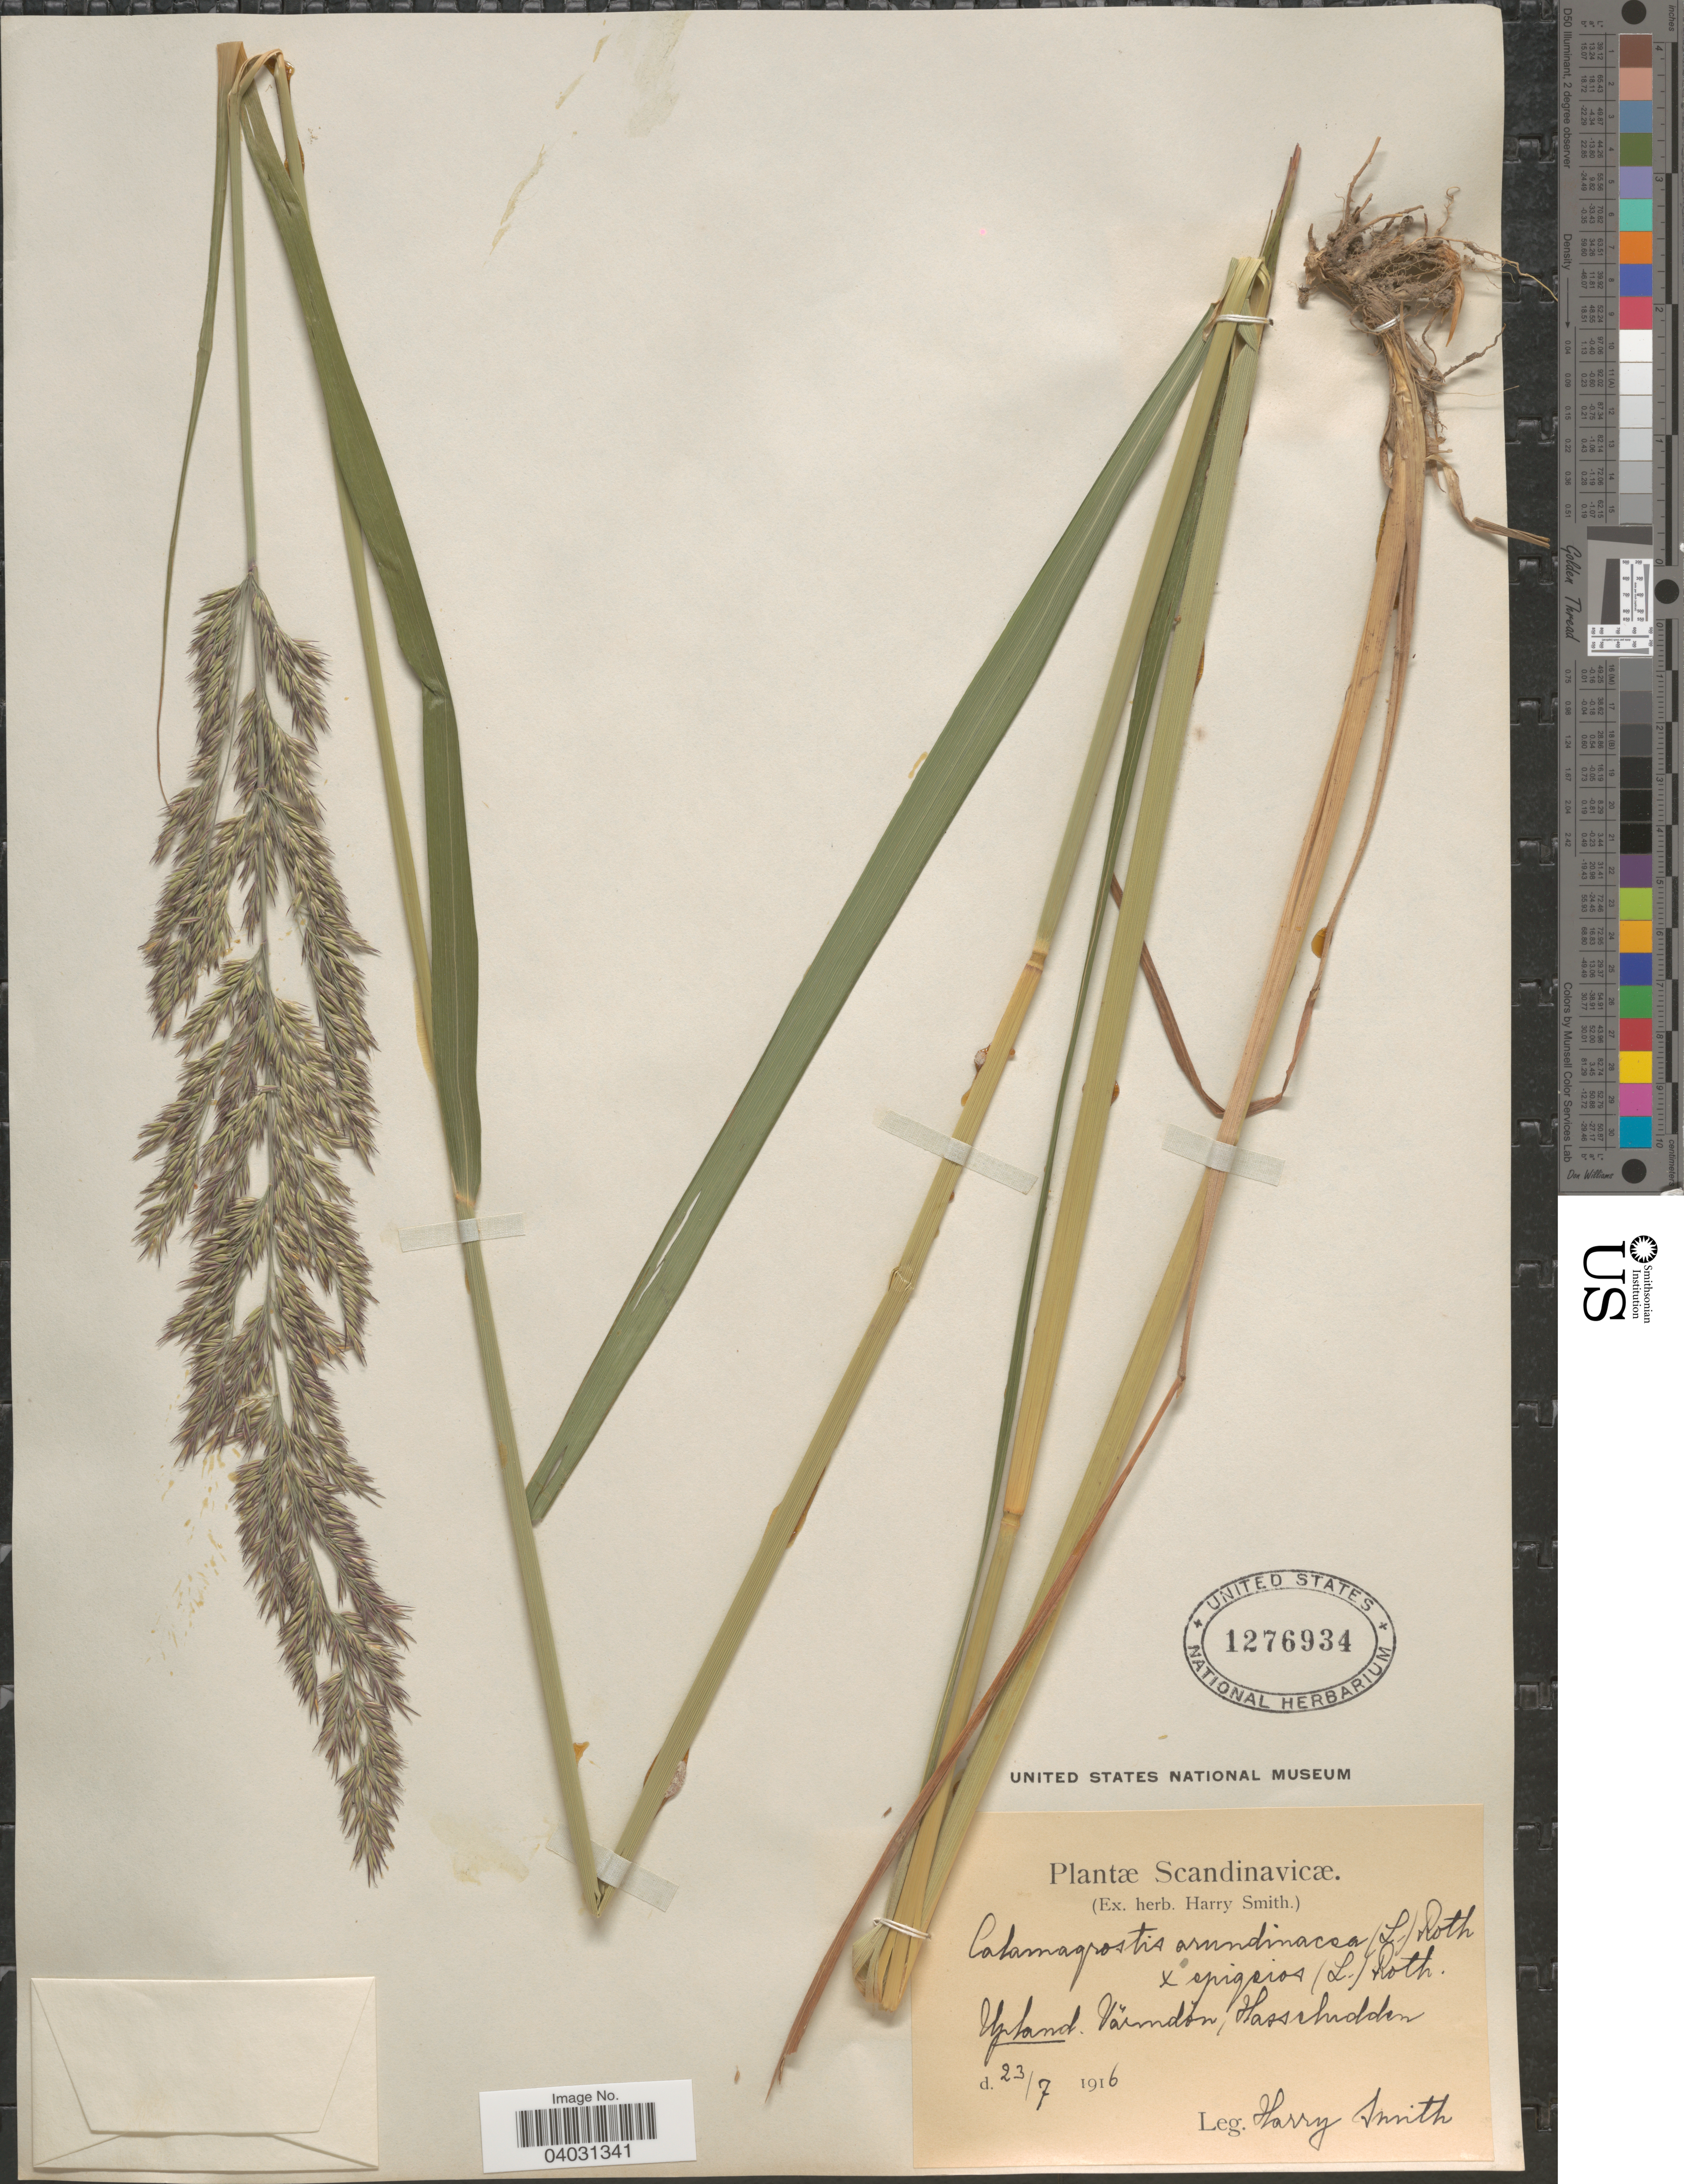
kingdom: Plantae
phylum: Tracheophyta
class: Liliopsida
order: Poales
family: Poaceae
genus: Calamagrostis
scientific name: Calamagrostis epigeios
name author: (L.) Roth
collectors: H. Smith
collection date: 1916-07-23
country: Sweden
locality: Scandinavicæ. Upland. Värmdön, Hasseludden.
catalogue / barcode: US 1276934